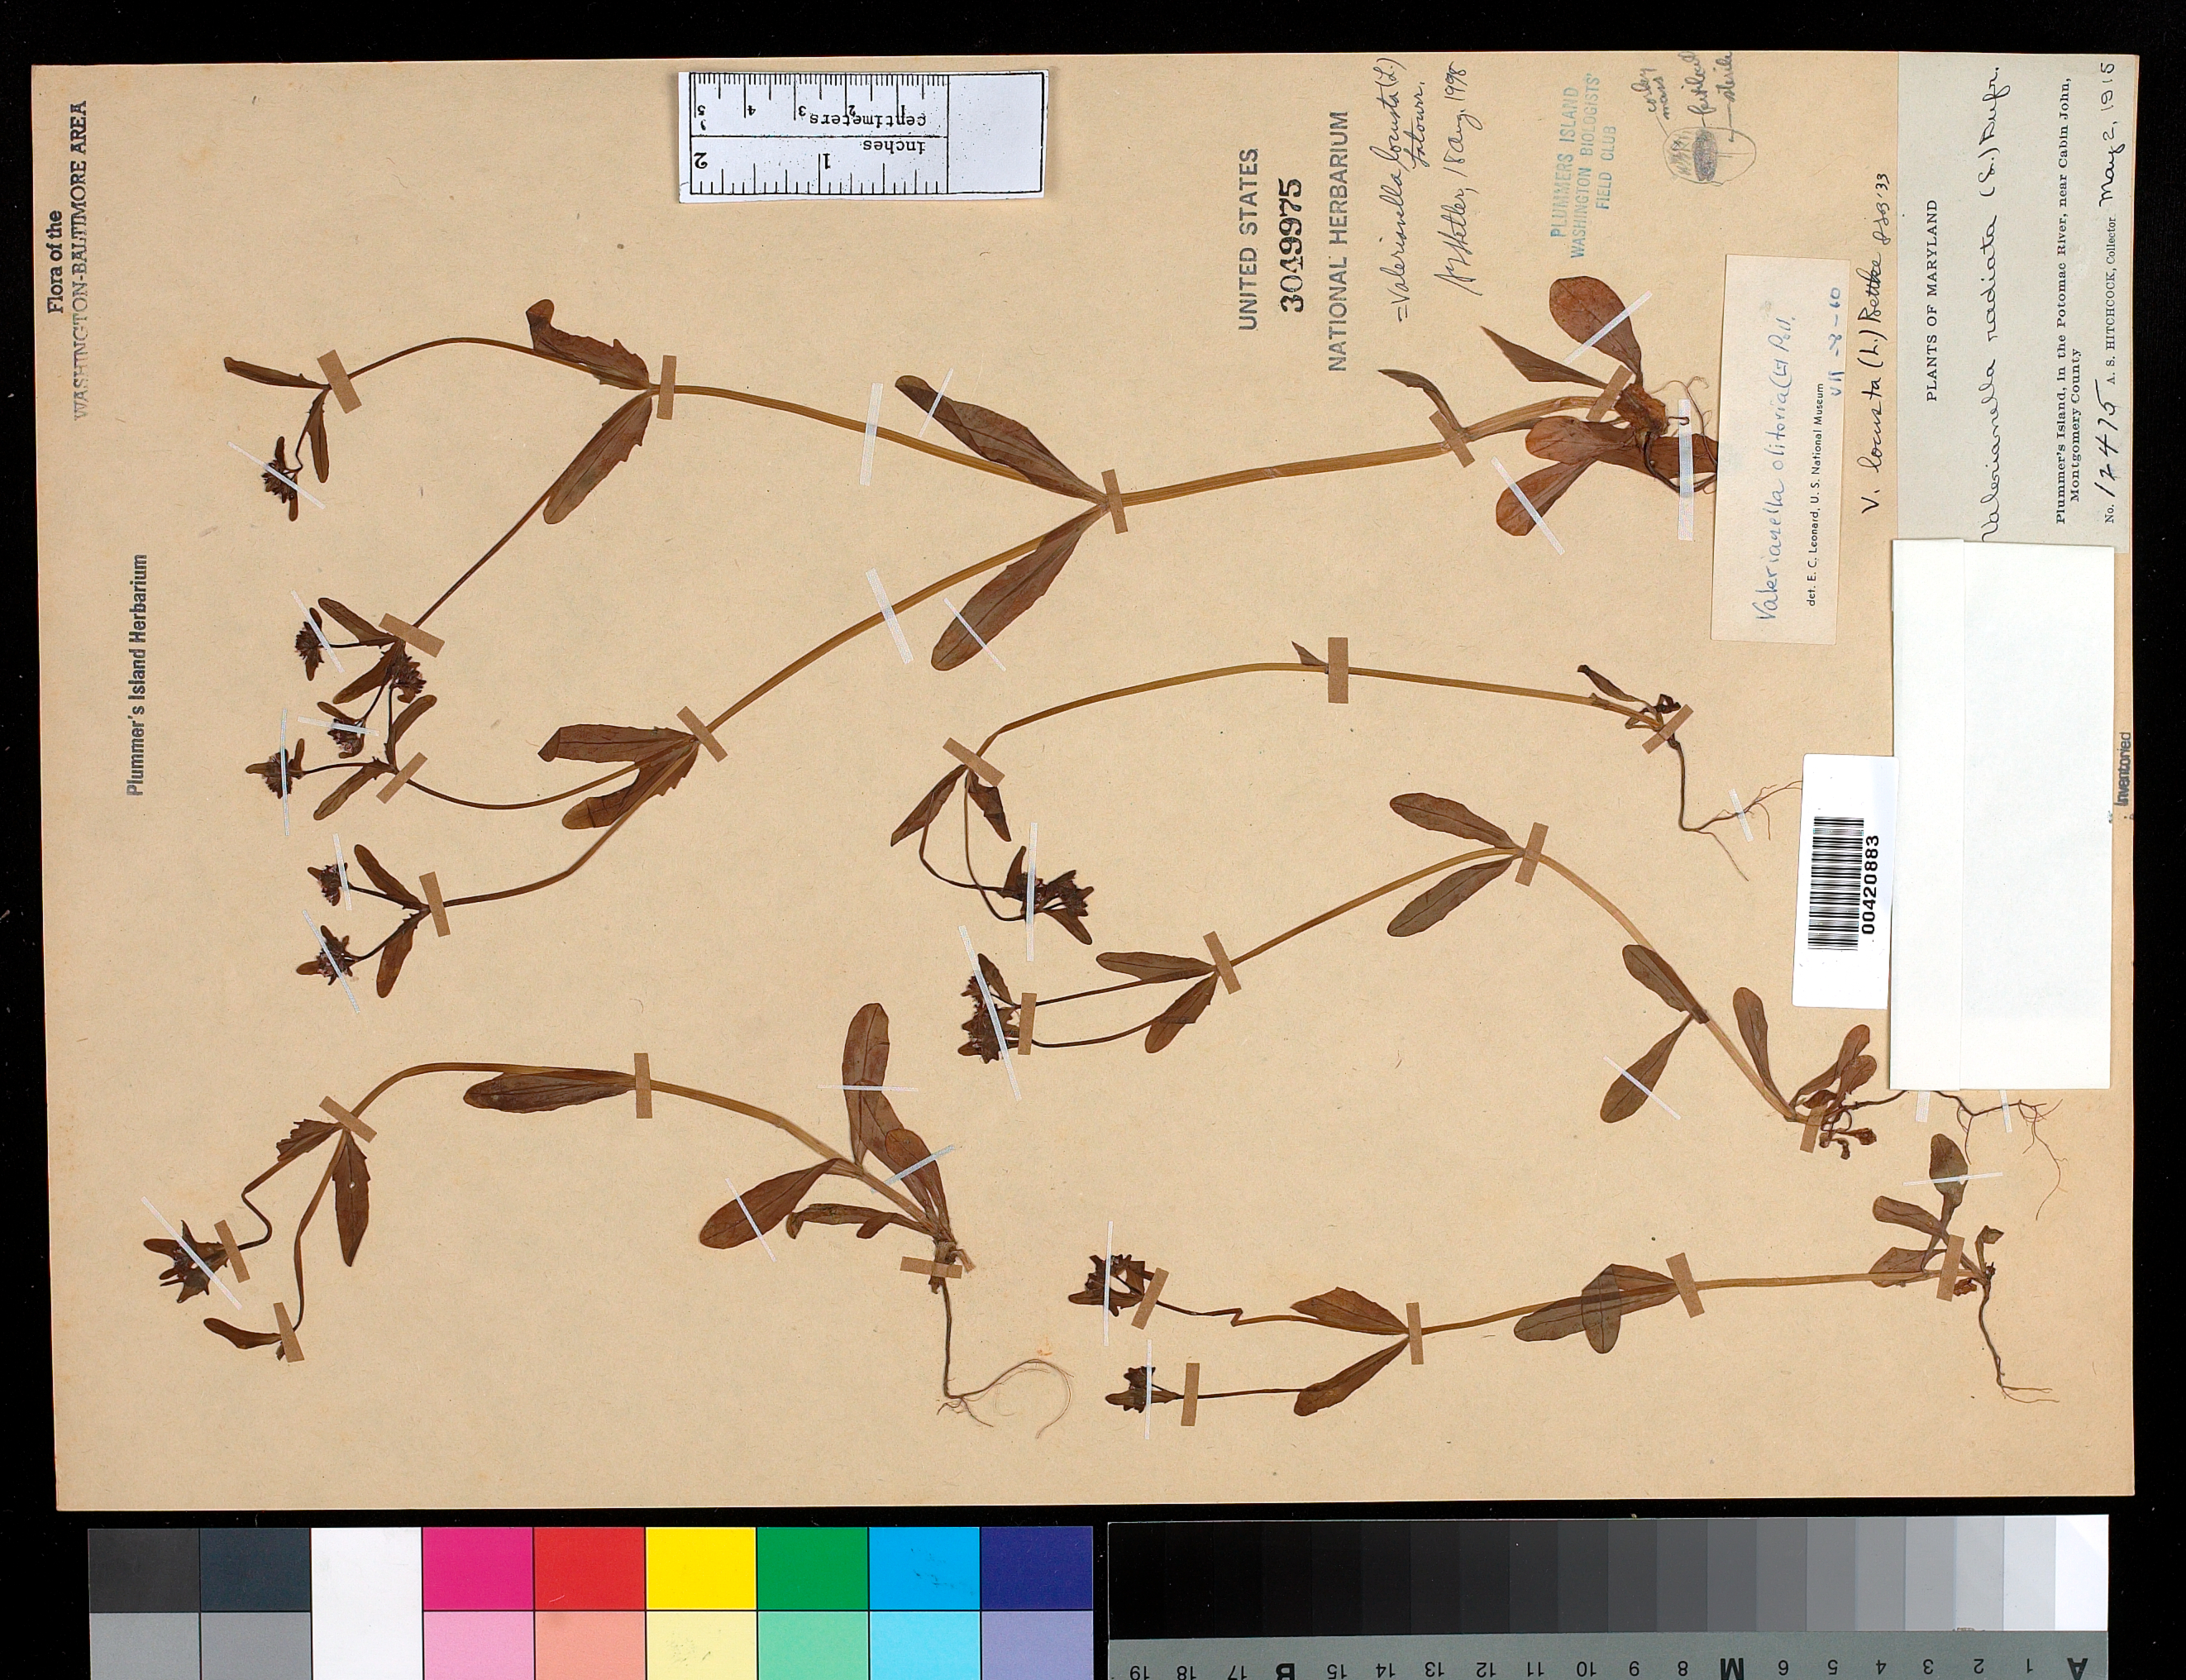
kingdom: Plantae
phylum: Tracheophyta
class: Magnoliopsida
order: Dipsacales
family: Caprifoliaceae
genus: Valerianella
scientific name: Valerianella locusta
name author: (L.) Latourr.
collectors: A. S. Hitchcock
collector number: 12475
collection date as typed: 02 May 1915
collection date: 1915-05-02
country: United States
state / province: Maryland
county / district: Montgomery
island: Plummers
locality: Plummer's Island C. & O. Canal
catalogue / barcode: US 3049975